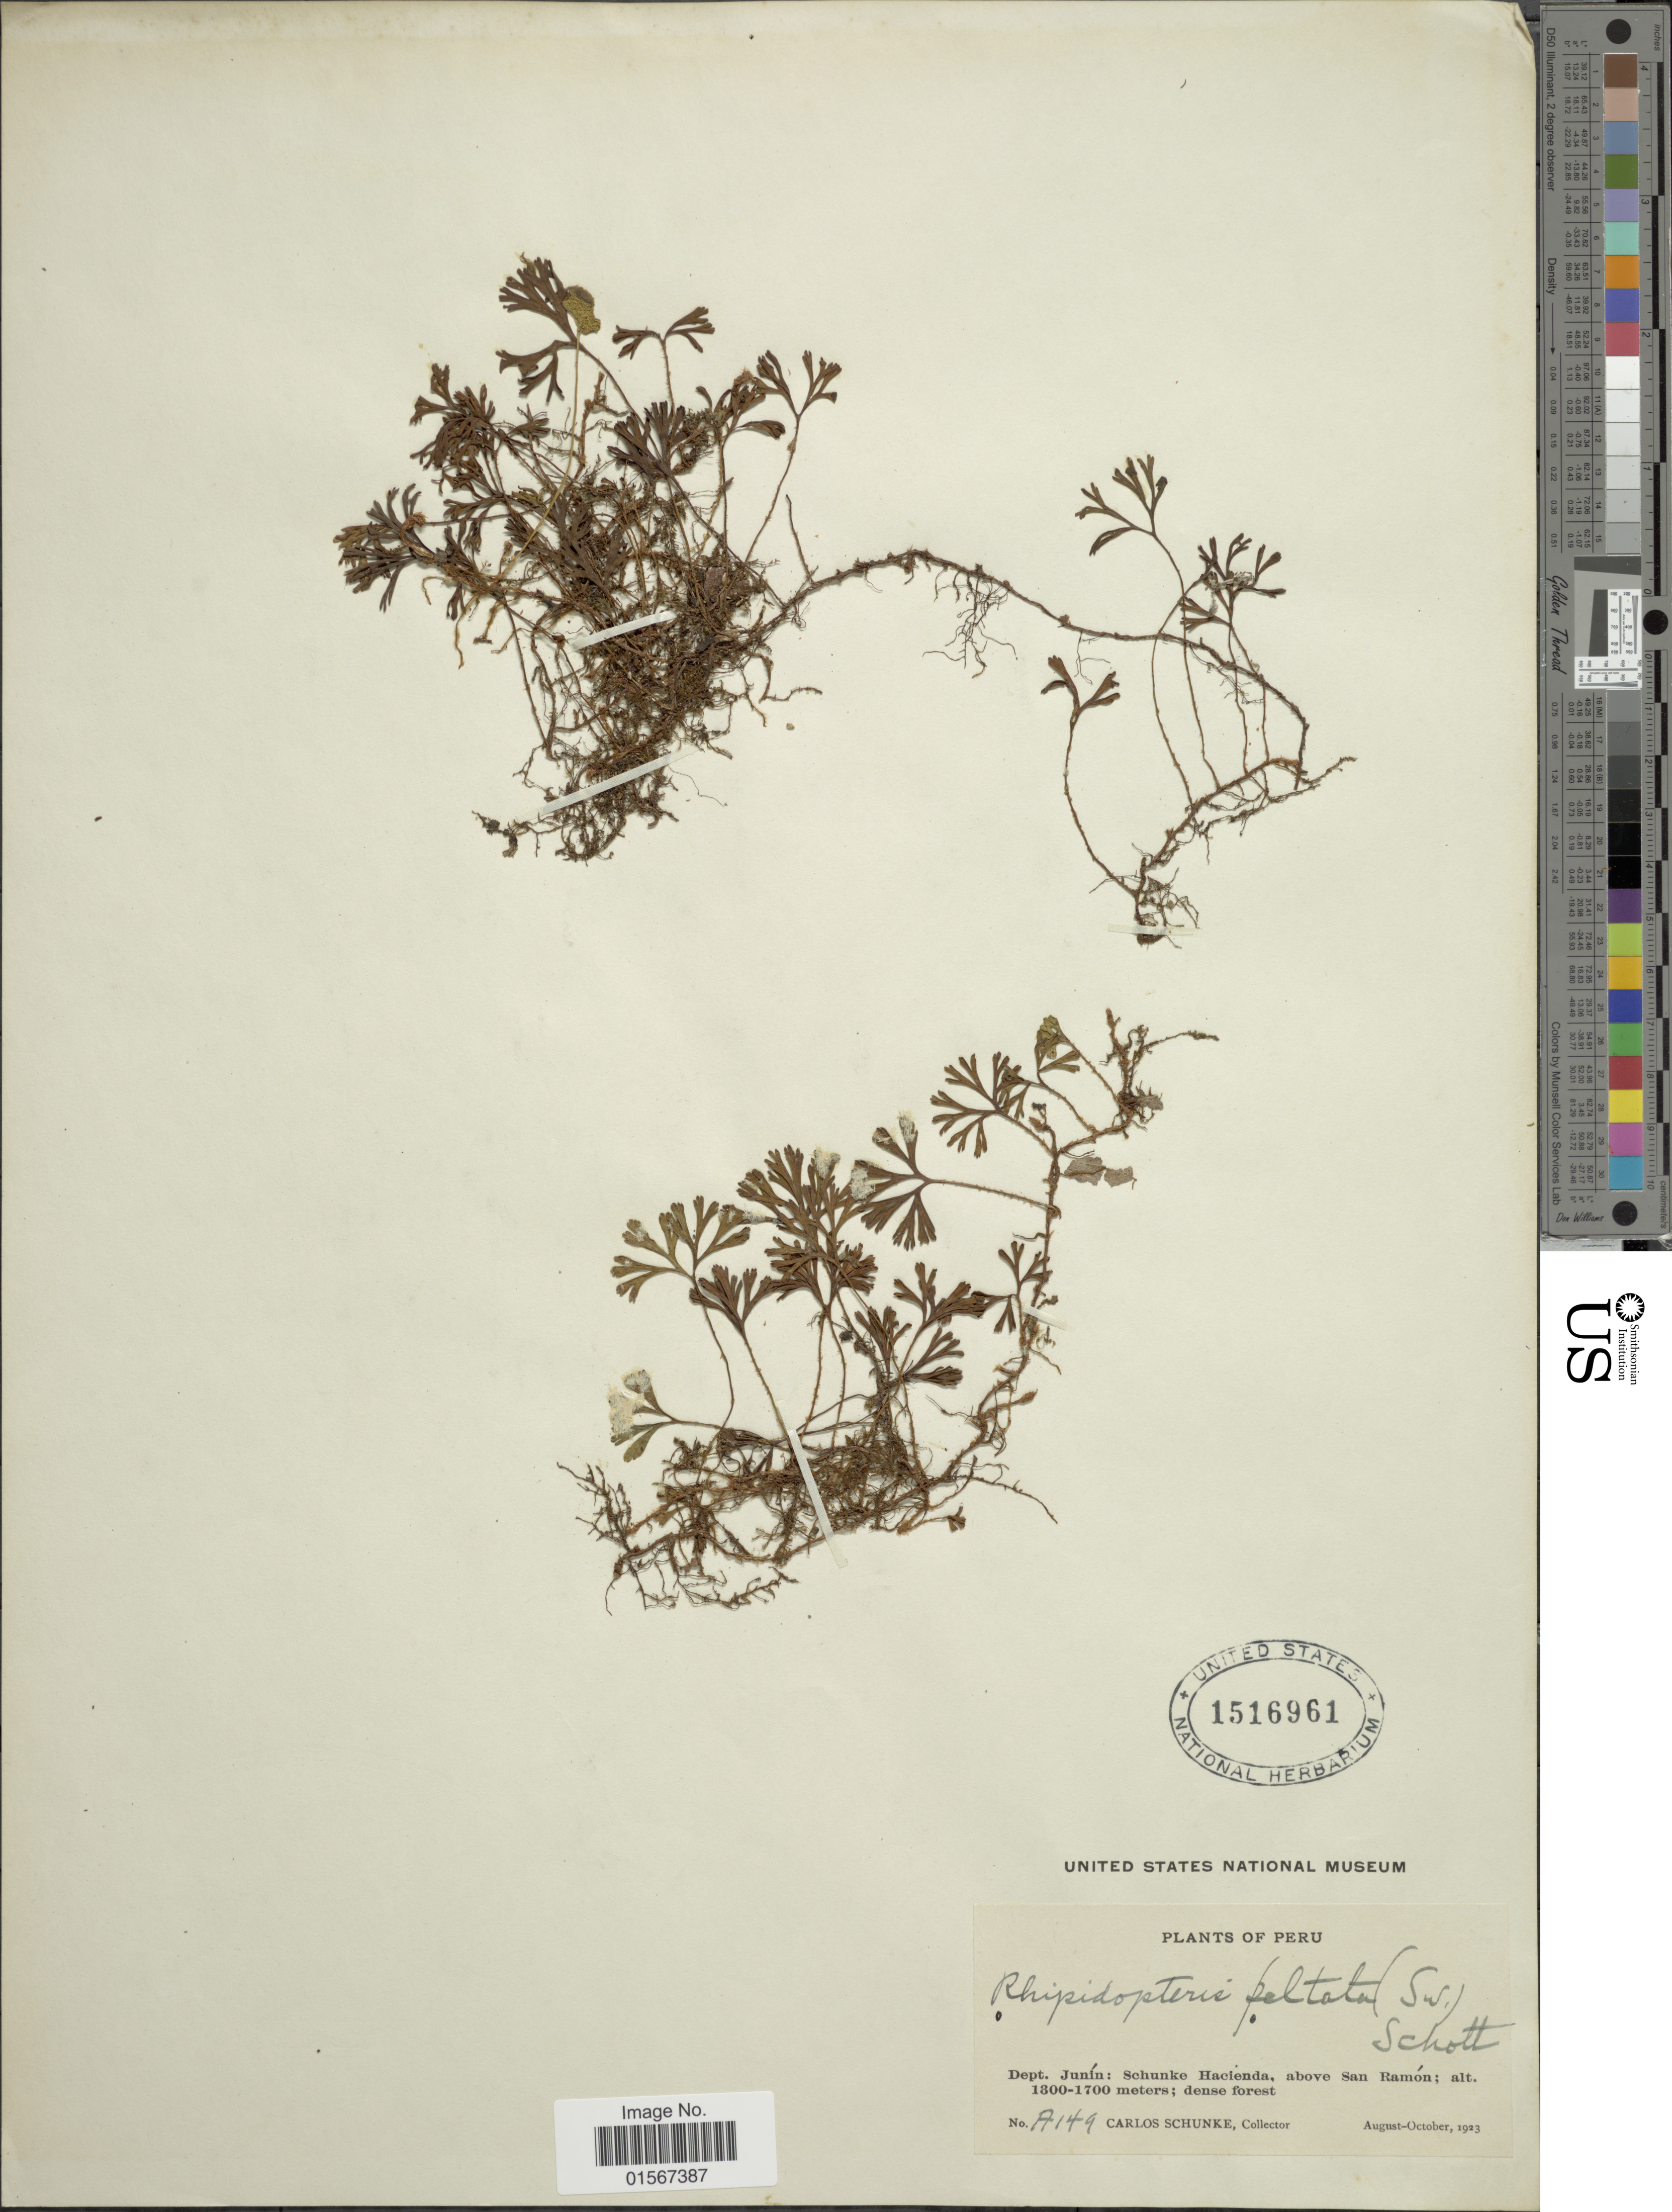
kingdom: Plantae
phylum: Tracheophyta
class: Polypodiopsida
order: Polypodiales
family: Dryopteridaceae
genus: Elaphoglossum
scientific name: Elaphoglossum peltatum f. peltatum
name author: (Sw.) Urb.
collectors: C. Schunke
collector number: A149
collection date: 1923-08/1923-10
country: Peru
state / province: Junín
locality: Peru, Dept. Junín: Schunke Hacienda, above San Ramón.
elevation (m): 1300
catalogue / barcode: US 1516961